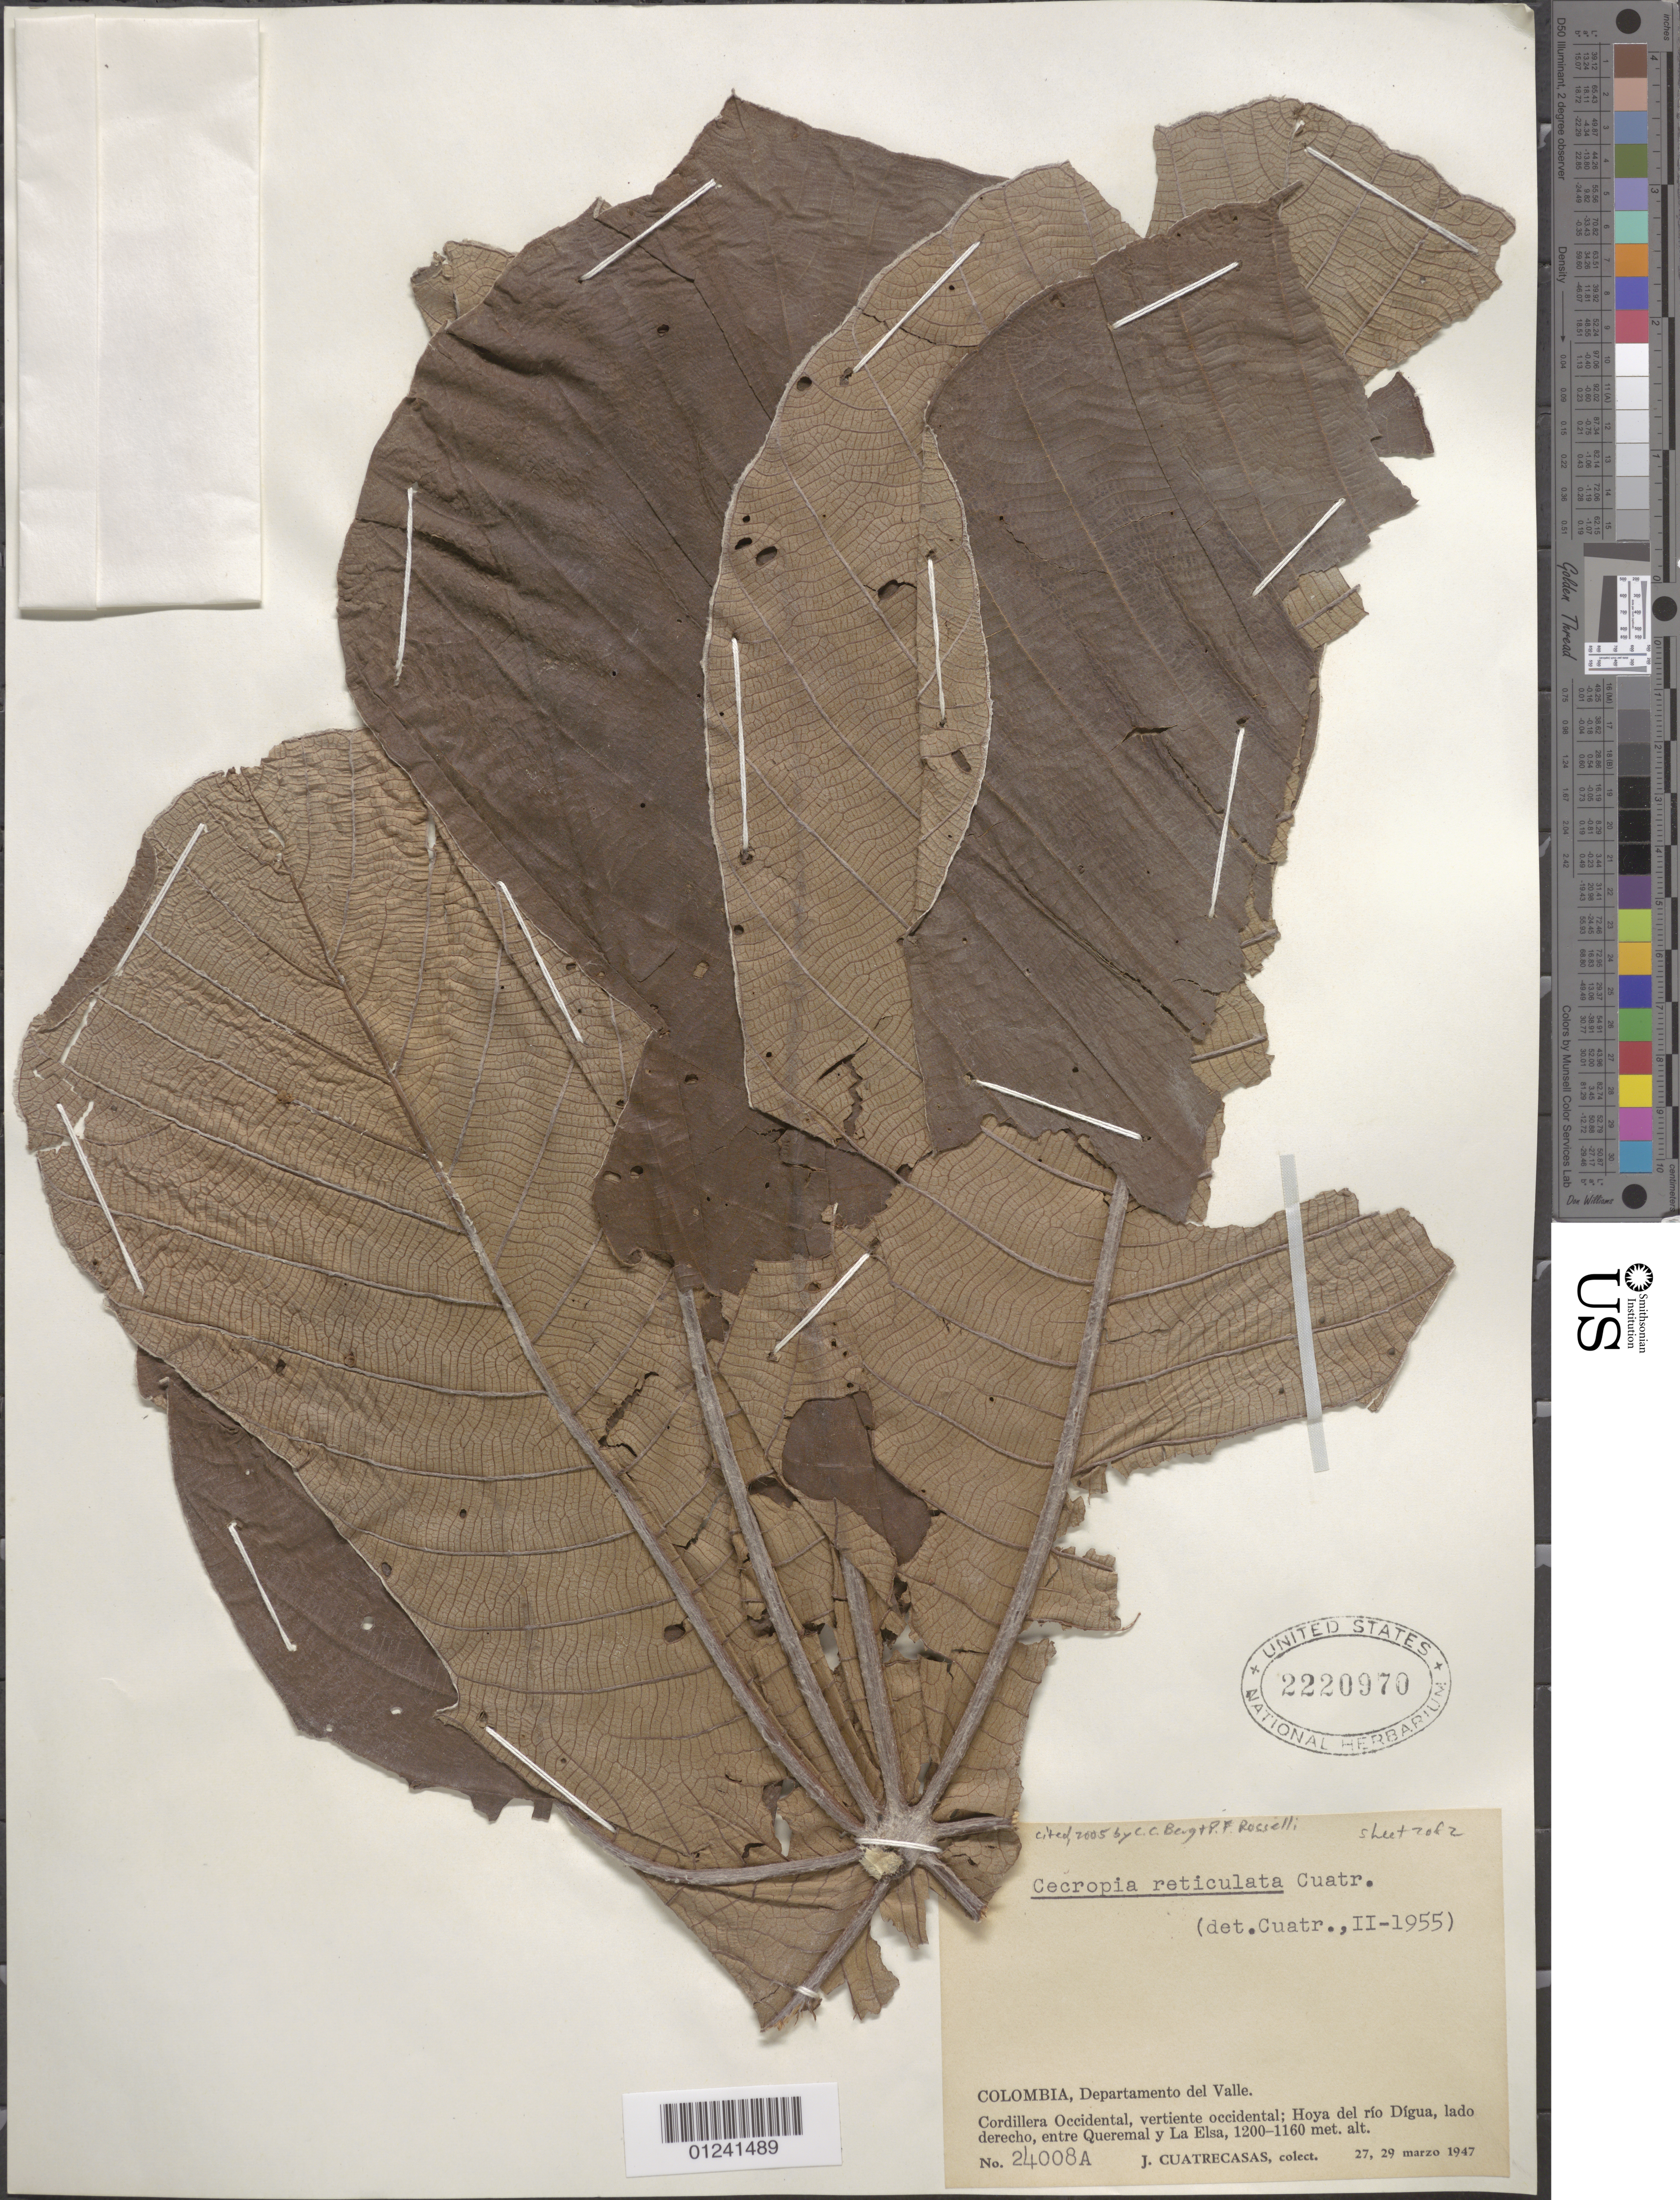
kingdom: Plantae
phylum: Tracheophyta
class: Magnoliopsida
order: Rosales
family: Urticaceae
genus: Cecropia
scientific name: Cecropia reticulata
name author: Cuatrec.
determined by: Cuatrecasas, J.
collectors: J. Cuatrecasas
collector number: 24008A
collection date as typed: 29 Mar 1947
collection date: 1947-03-29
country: Colombia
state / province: Valle del Cauca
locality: Cordillera Occidental, Vertiente Occidental, Hoya del Rio Digua, Lado Derecho, entre Queremal y La Elsa.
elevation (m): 1160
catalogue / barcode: US 2220970